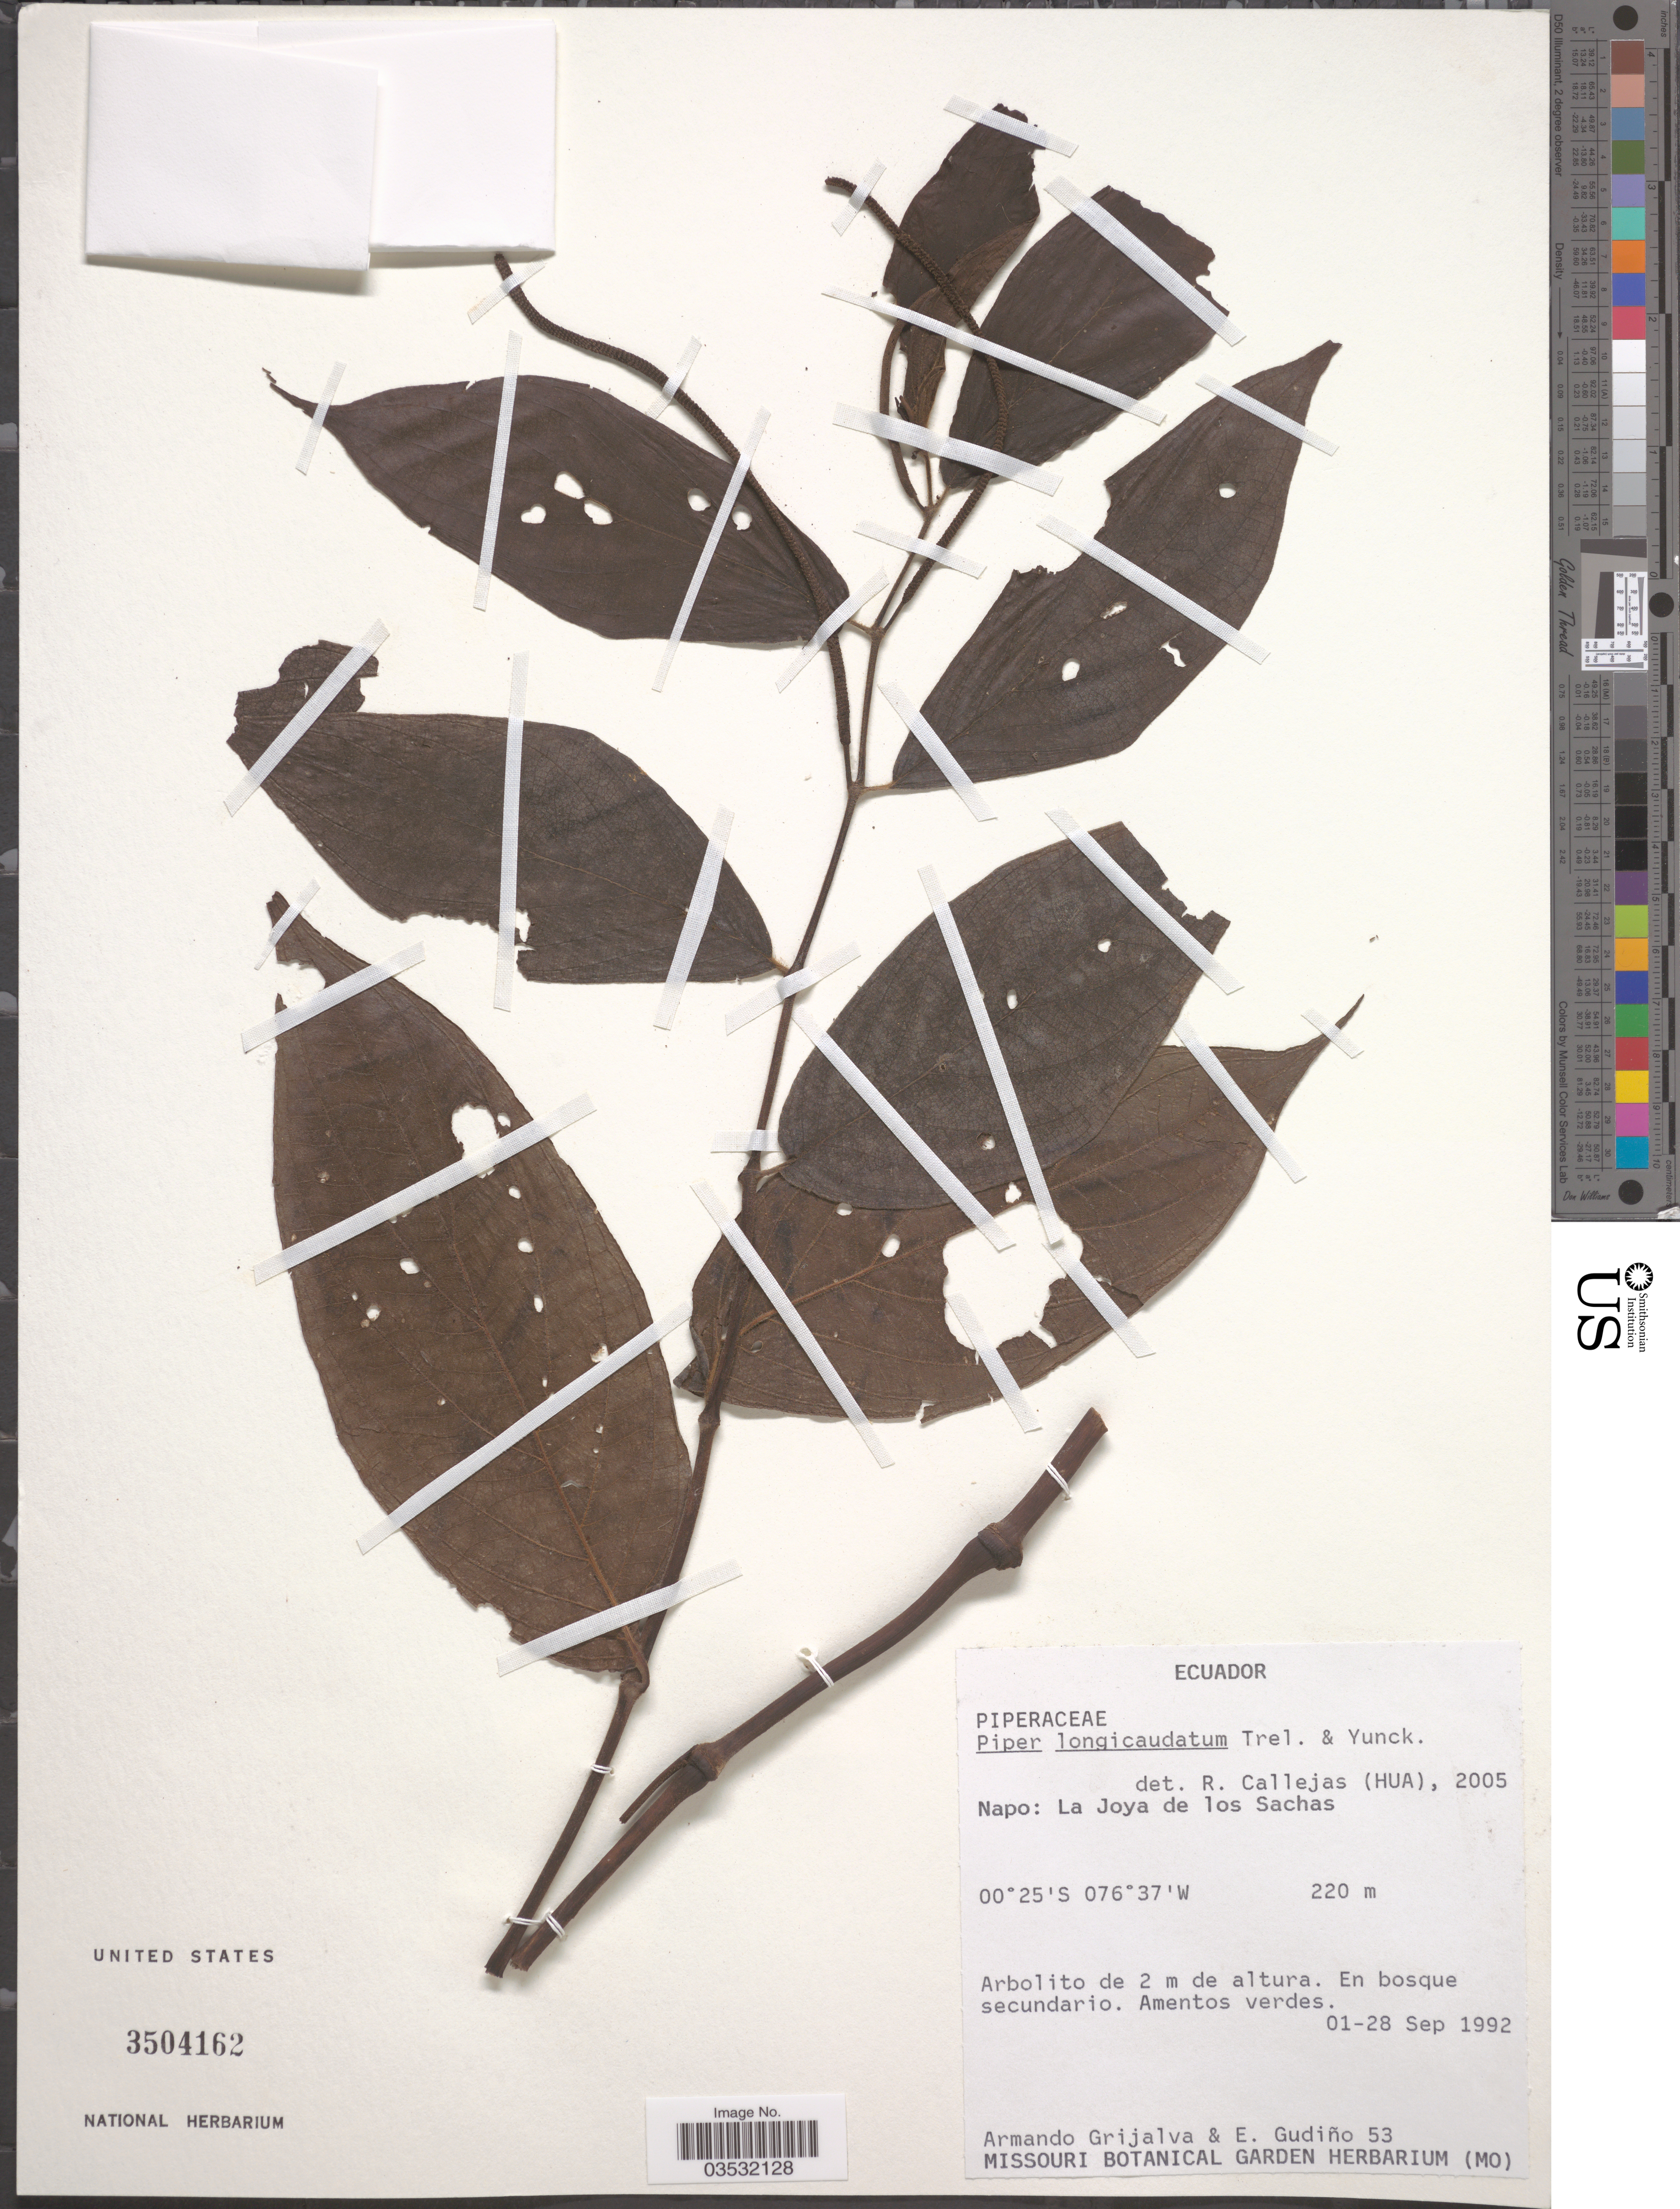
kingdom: Plantae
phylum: Tracheophyta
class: Magnoliopsida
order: Piperales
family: Piperaceae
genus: Piper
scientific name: Piper longicaudatum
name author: Trel. & Yunck.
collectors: A. Grijalva & E. Gudiño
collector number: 53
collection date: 1992-09-01/1992-09-28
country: Ecuador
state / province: Napo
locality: La Joya de los Sachas.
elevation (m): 220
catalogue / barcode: US 3504162